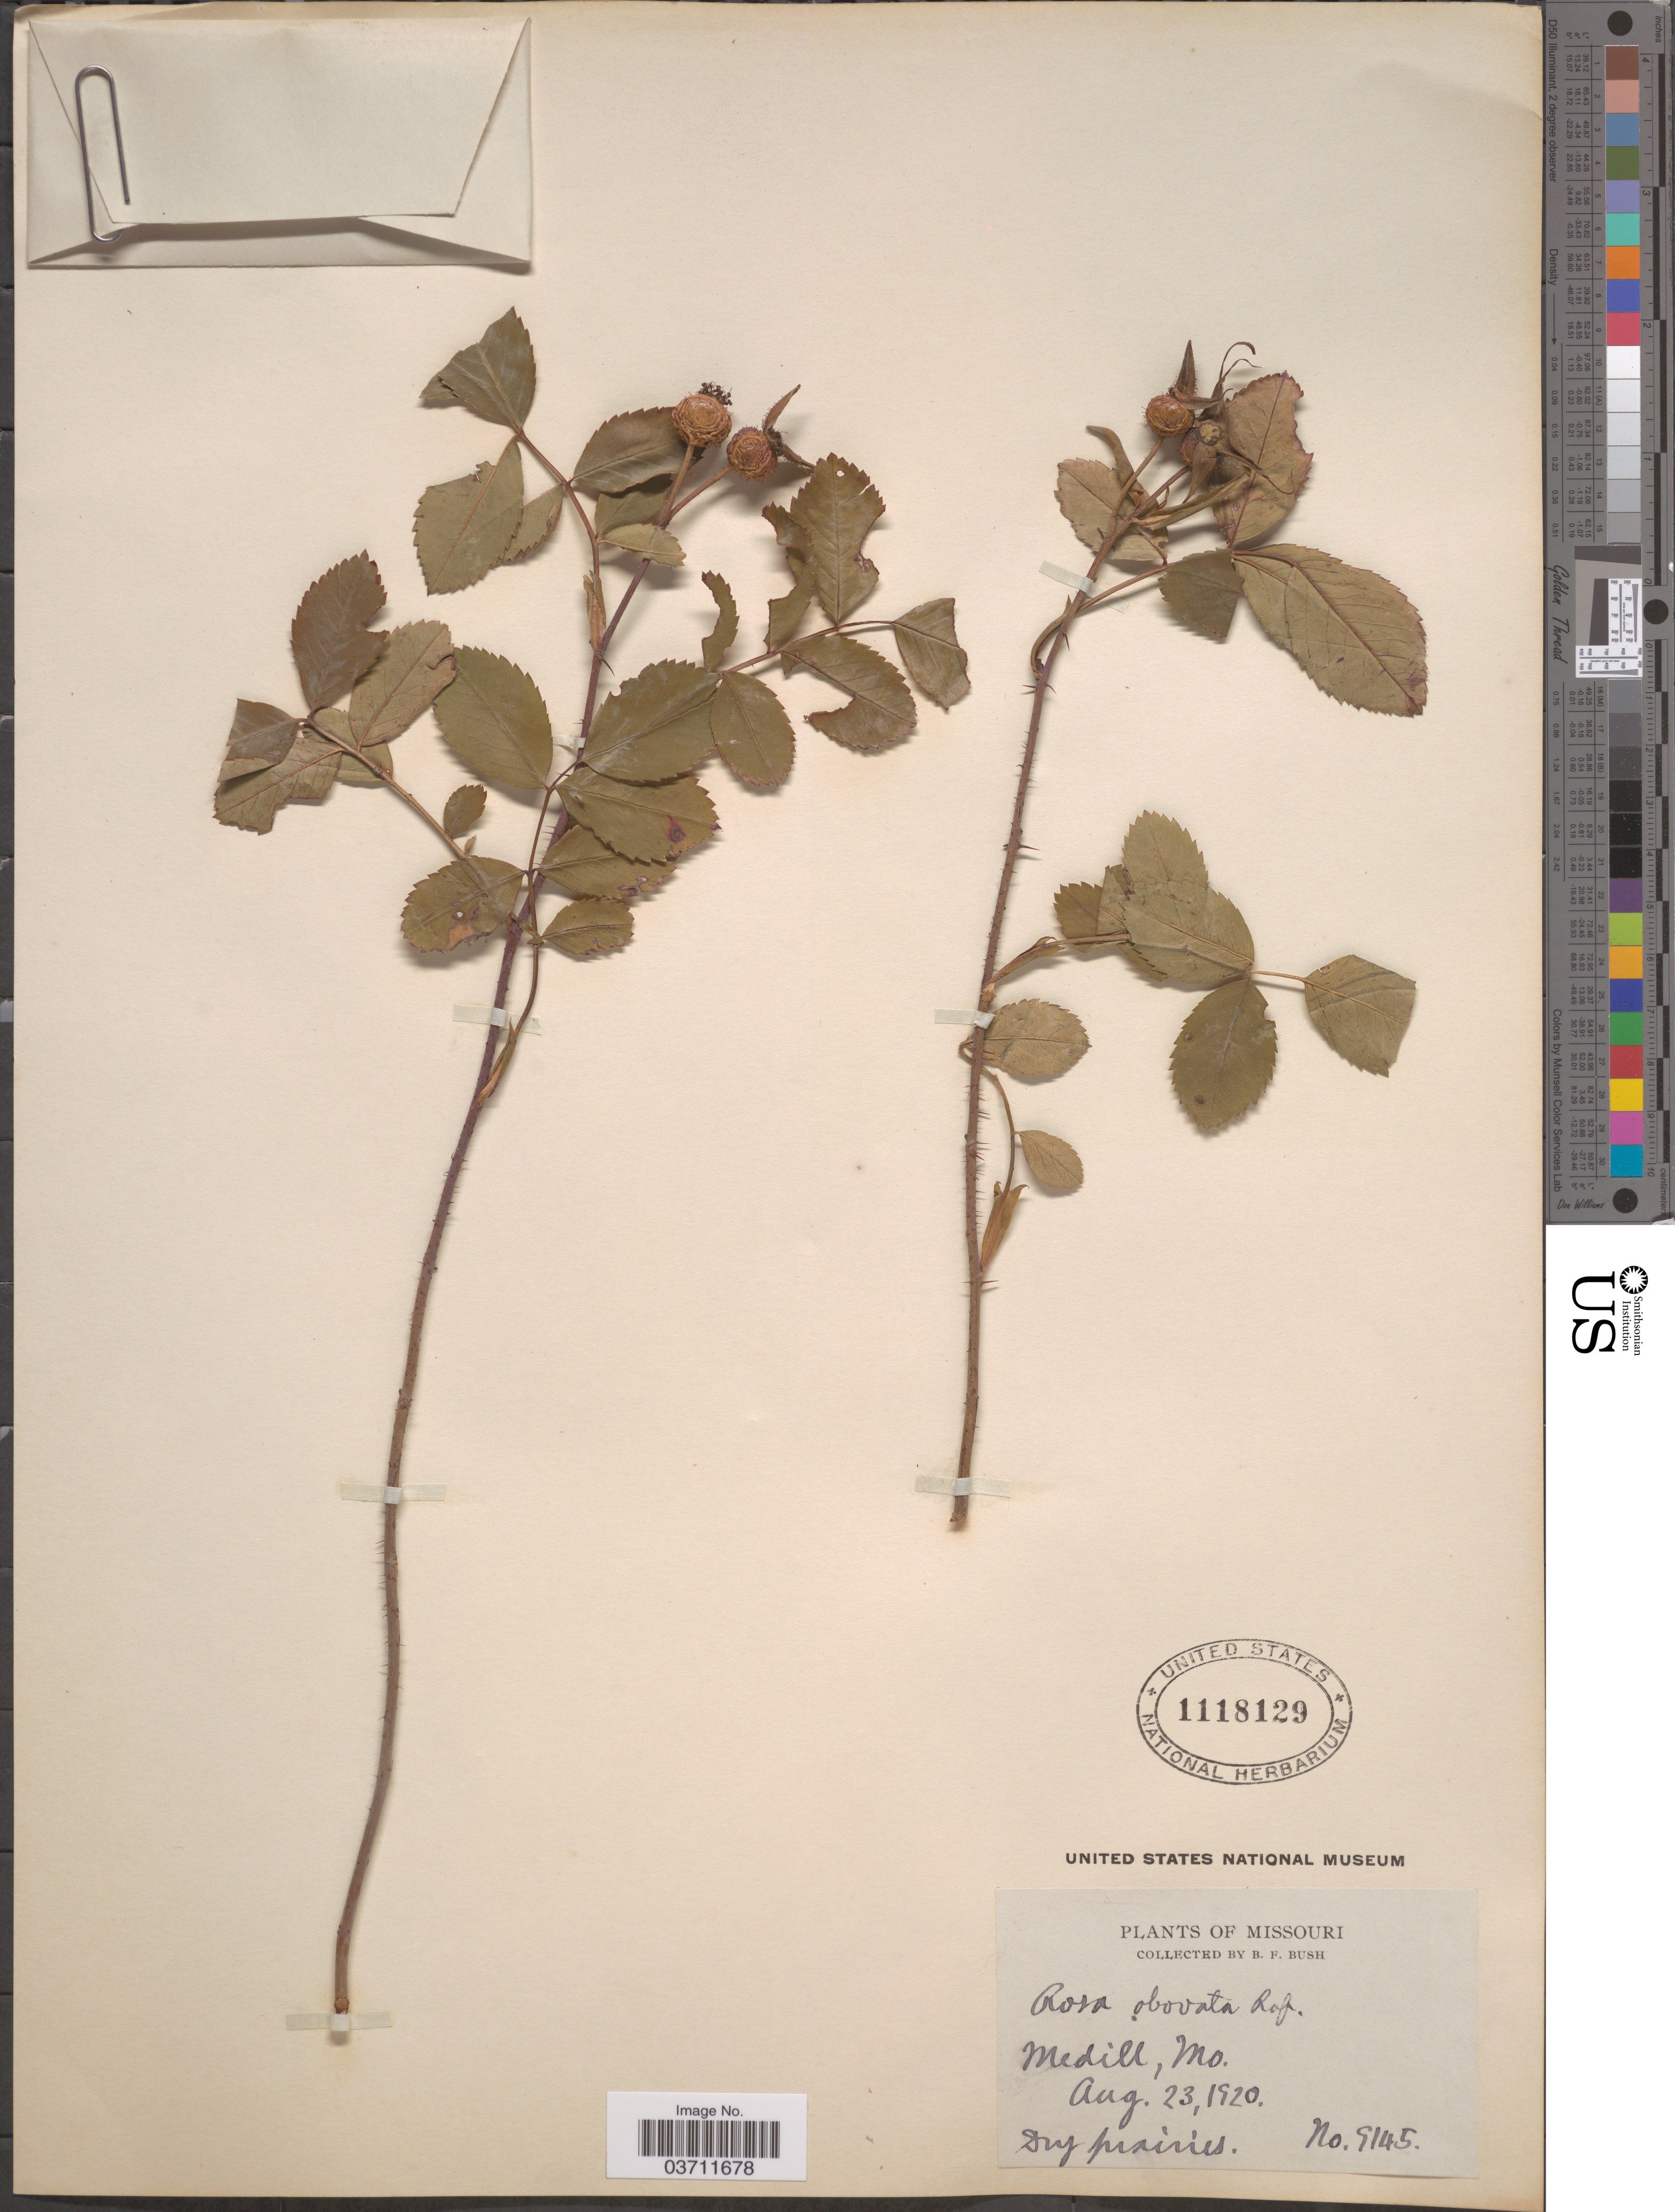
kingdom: Plantae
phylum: Tracheophyta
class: Magnoliopsida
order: Rosales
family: Rosaceae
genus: Rosa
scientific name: Rosa obovata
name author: Bechst.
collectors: B. F. Bush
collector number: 9145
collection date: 1920-08-23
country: United States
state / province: Missouri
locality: Medill.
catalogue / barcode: US 1118129